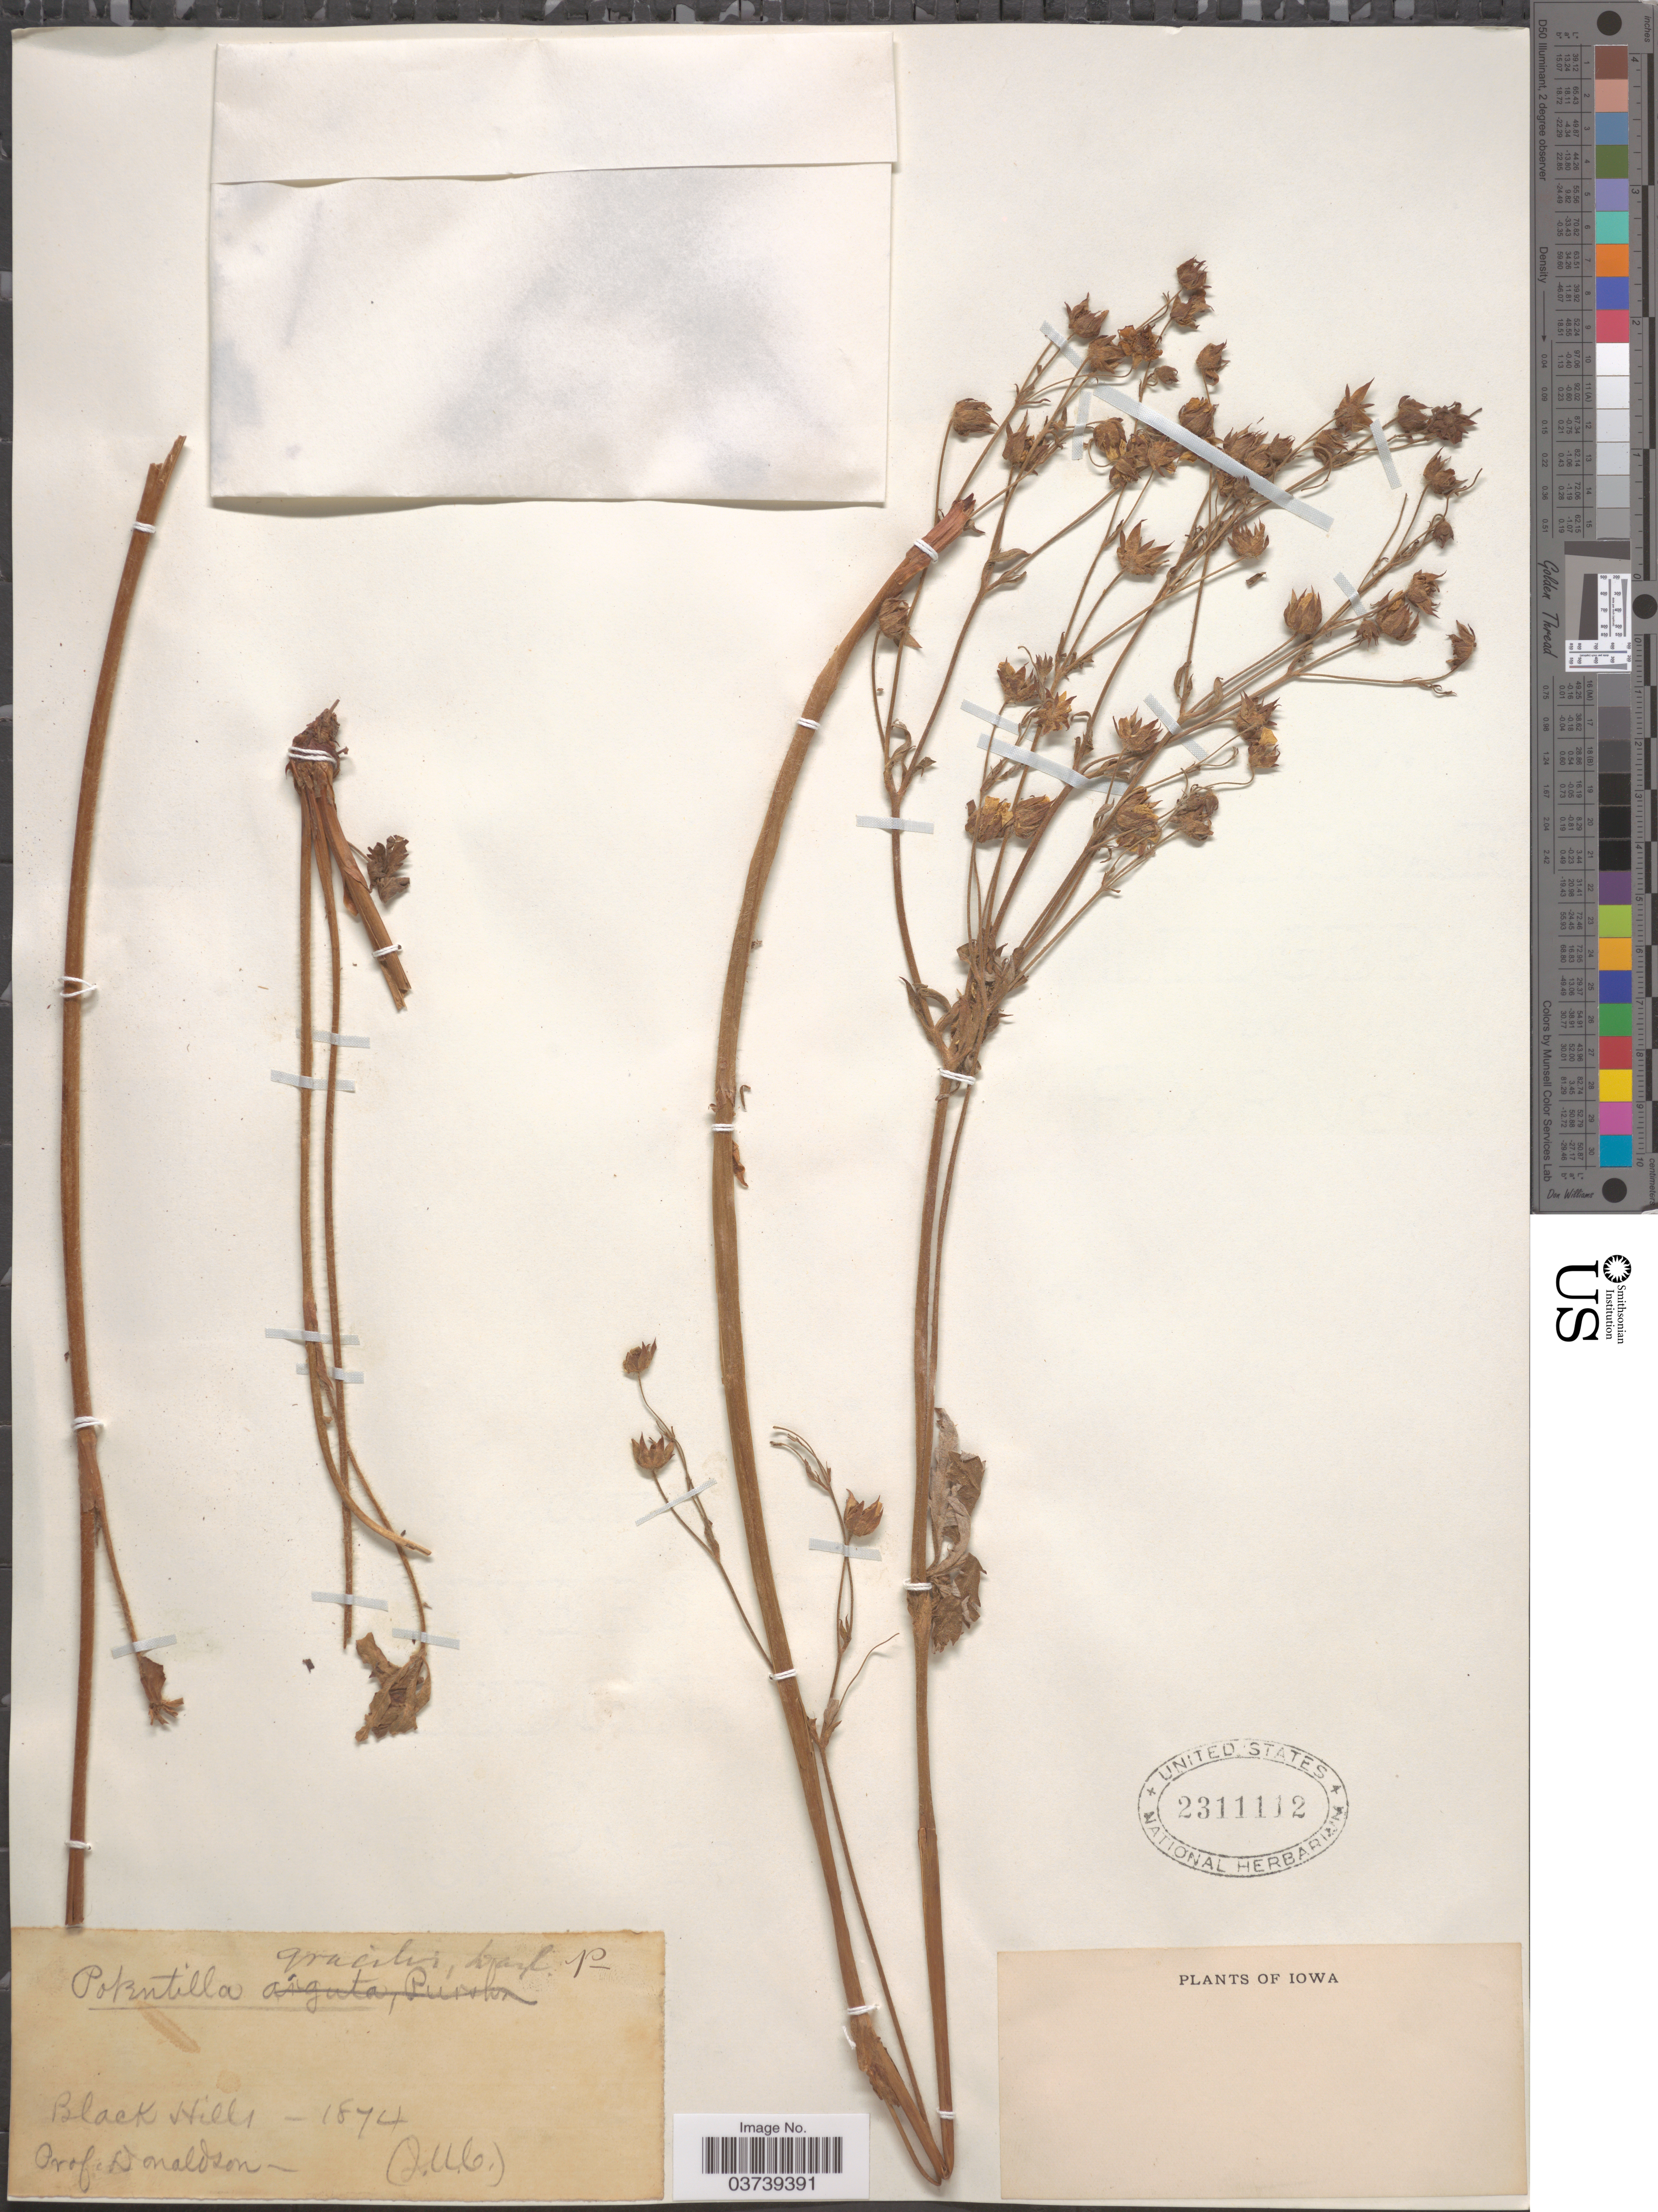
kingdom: Plantae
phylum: Tracheophyta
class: Magnoliopsida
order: Rosales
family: Rosaceae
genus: Potentilla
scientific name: Potentilla gracilis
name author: Douglas ex Hook.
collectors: Prof. Donaldson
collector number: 246*?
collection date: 1874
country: United States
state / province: Iowa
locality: Black Hills.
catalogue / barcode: US 2311112